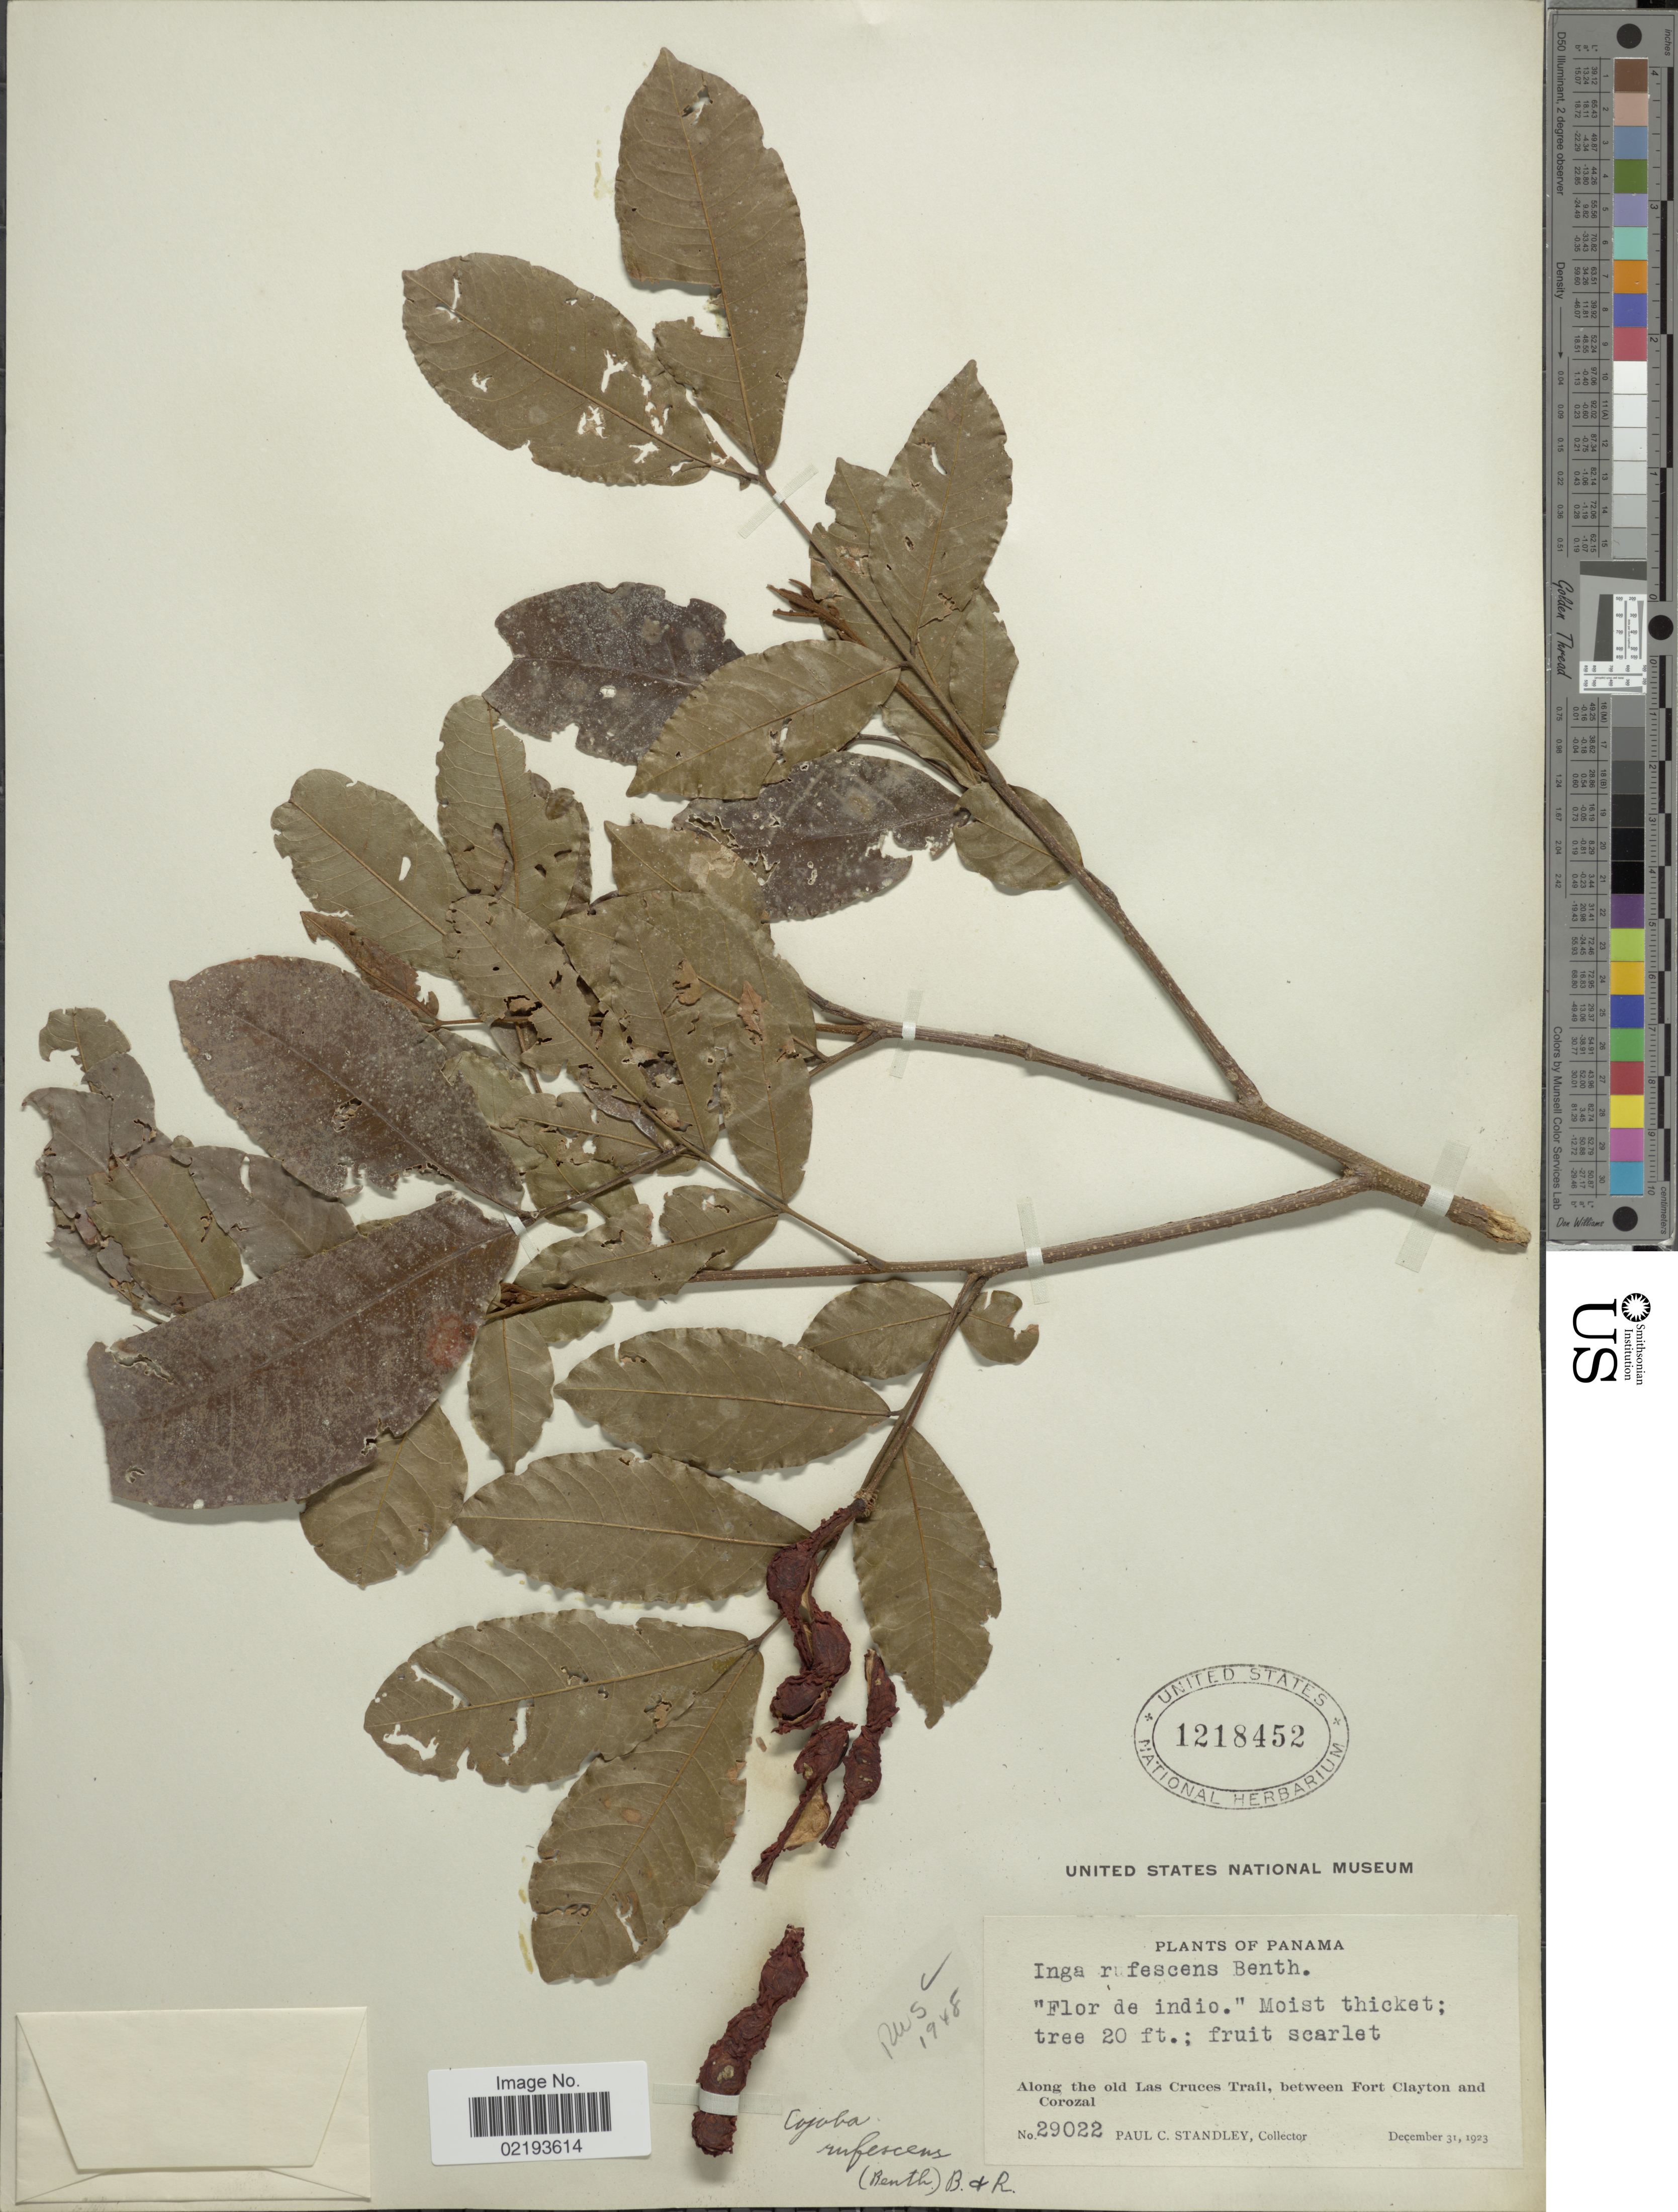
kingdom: Plantae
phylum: Tracheophyta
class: Magnoliopsida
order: Fabales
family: Fabaceae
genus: Cojoba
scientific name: Cojoba rufescens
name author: (Benth.) Britton & Rose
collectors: P. C. Standley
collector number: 29022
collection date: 1923-12-31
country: Panama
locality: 'Flor de indio'. Moist thicket; Along the old Las Cruces Trail, between Fort Clayton and Corozal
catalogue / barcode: US 1218452